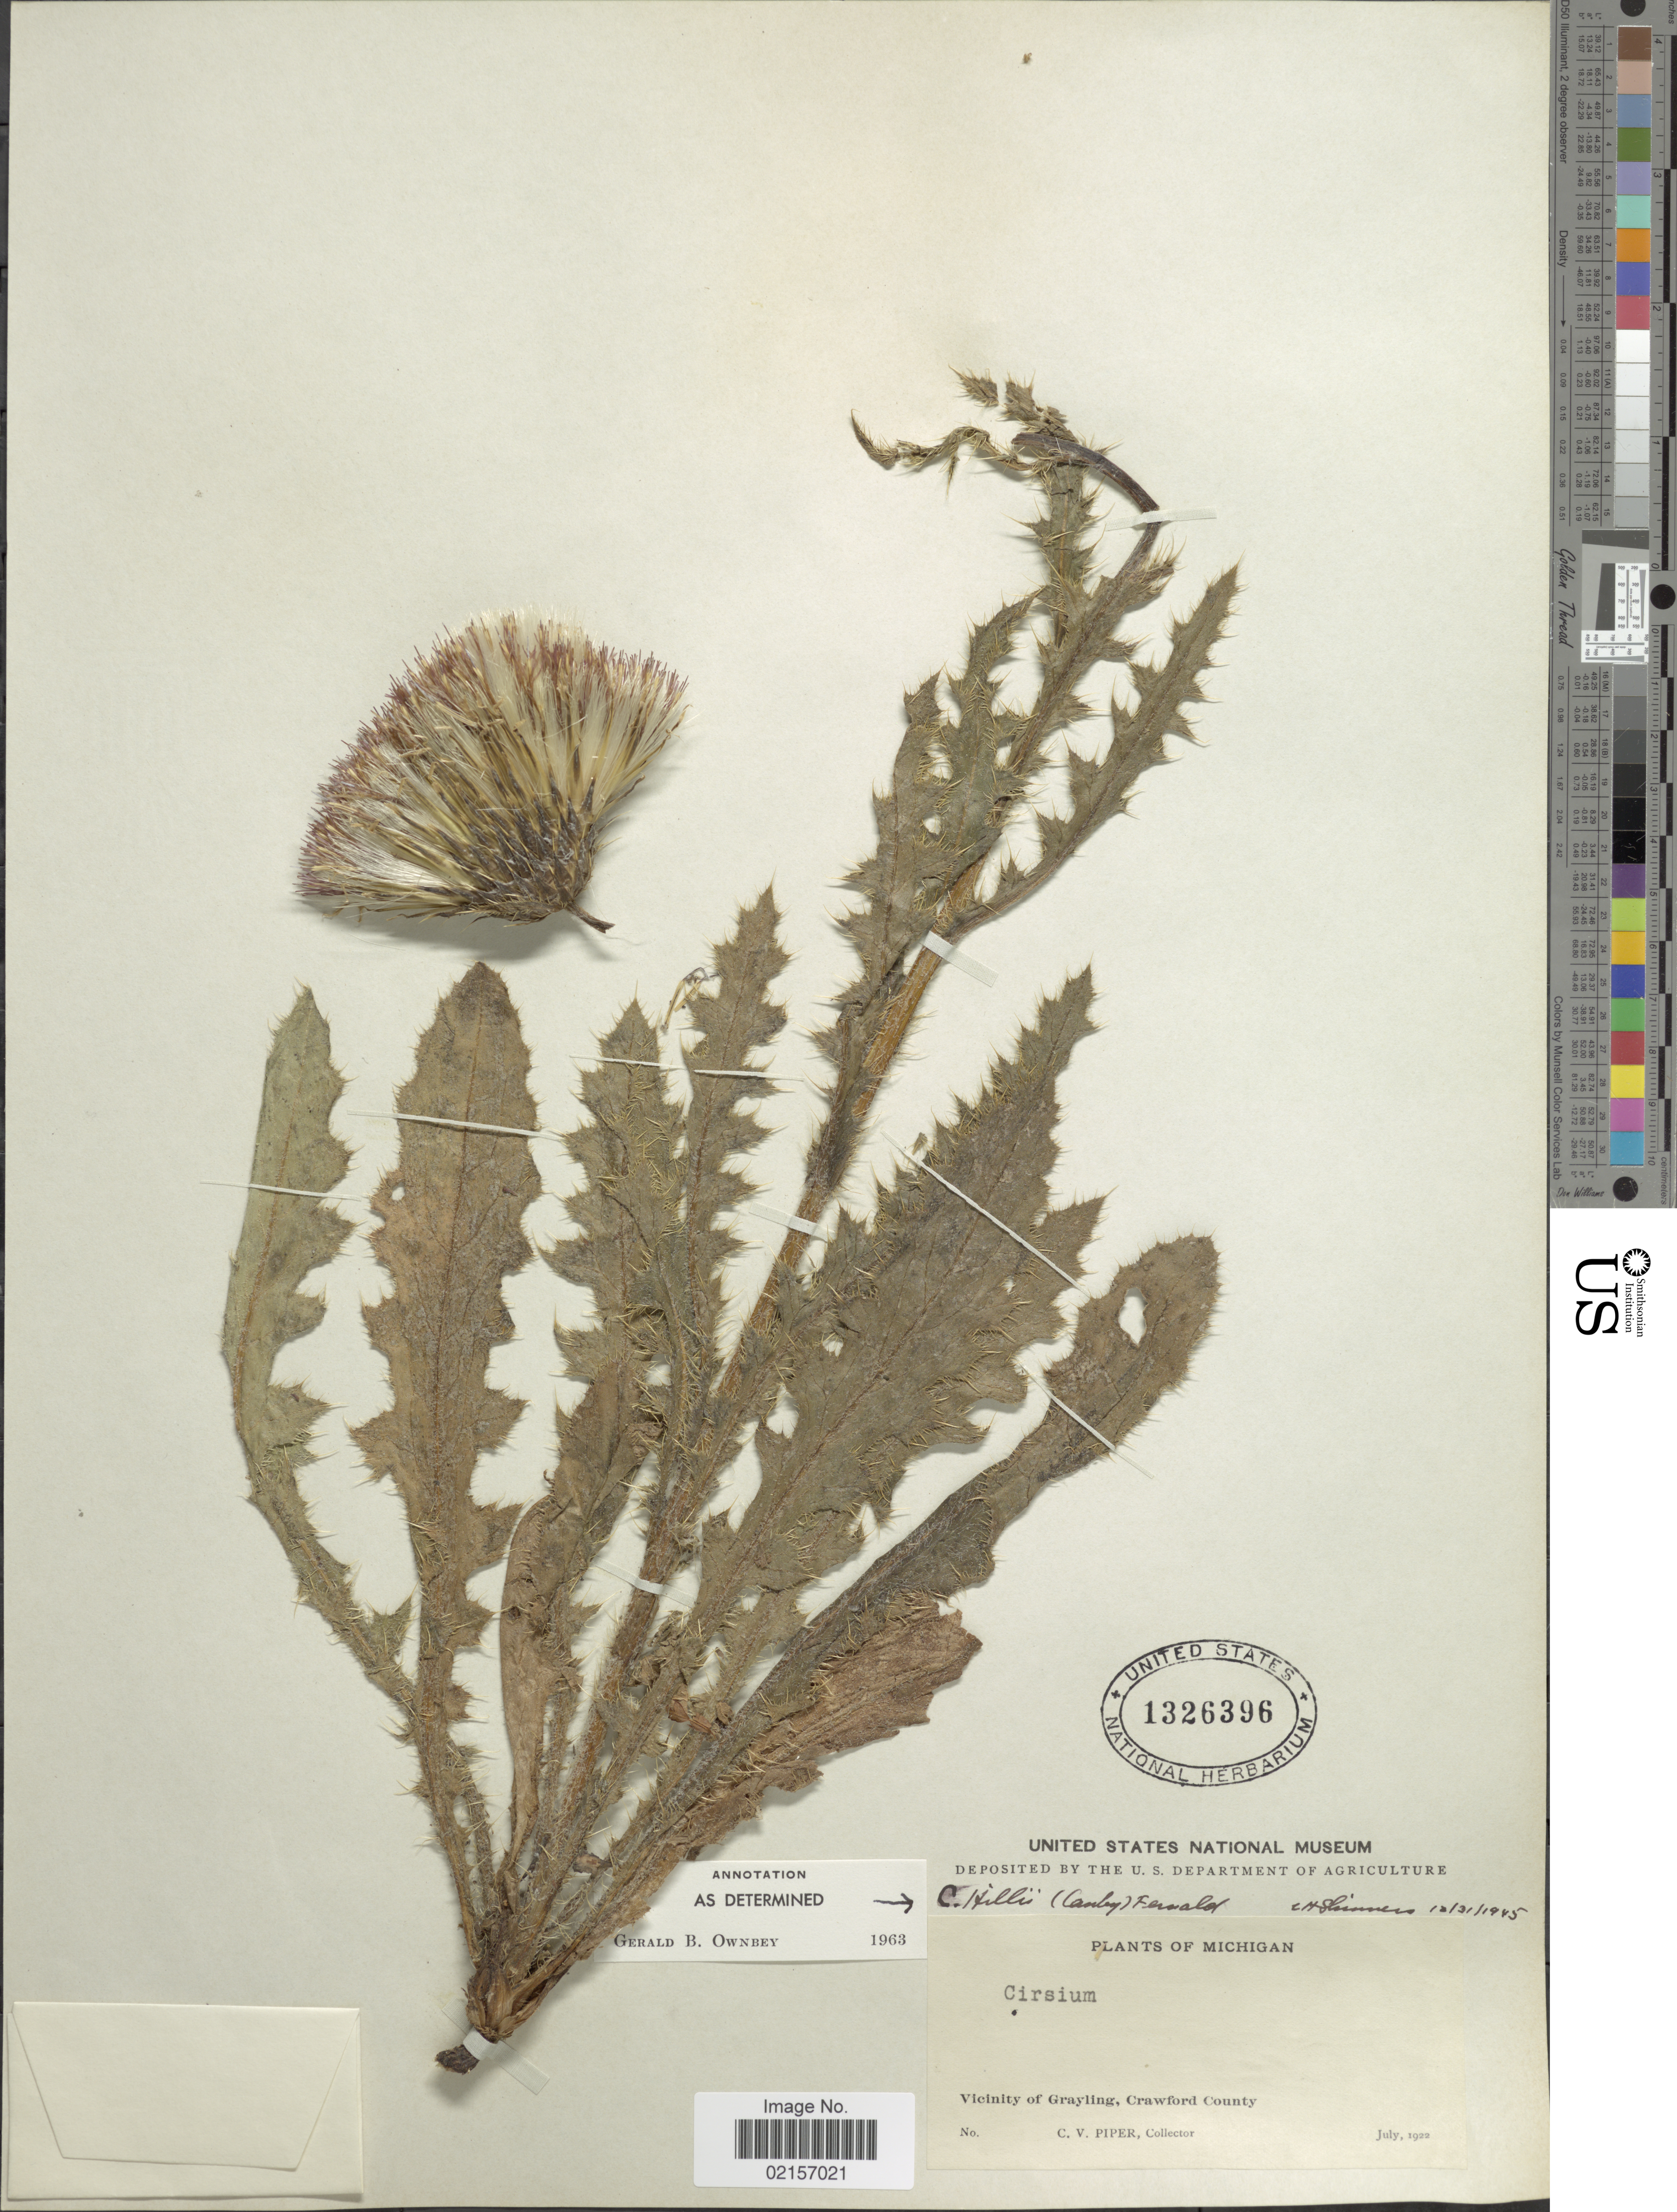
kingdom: Plantae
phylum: Tracheophyta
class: Magnoliopsida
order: Asterales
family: Asteraceae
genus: Cirsium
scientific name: Cirsium pumilum var. hillii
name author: (Canby) B. Boivin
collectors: C. V. Piper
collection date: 1922-07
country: United States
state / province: Michigan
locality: Vicinity of Grayling, Crawford County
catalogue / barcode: US 1326396